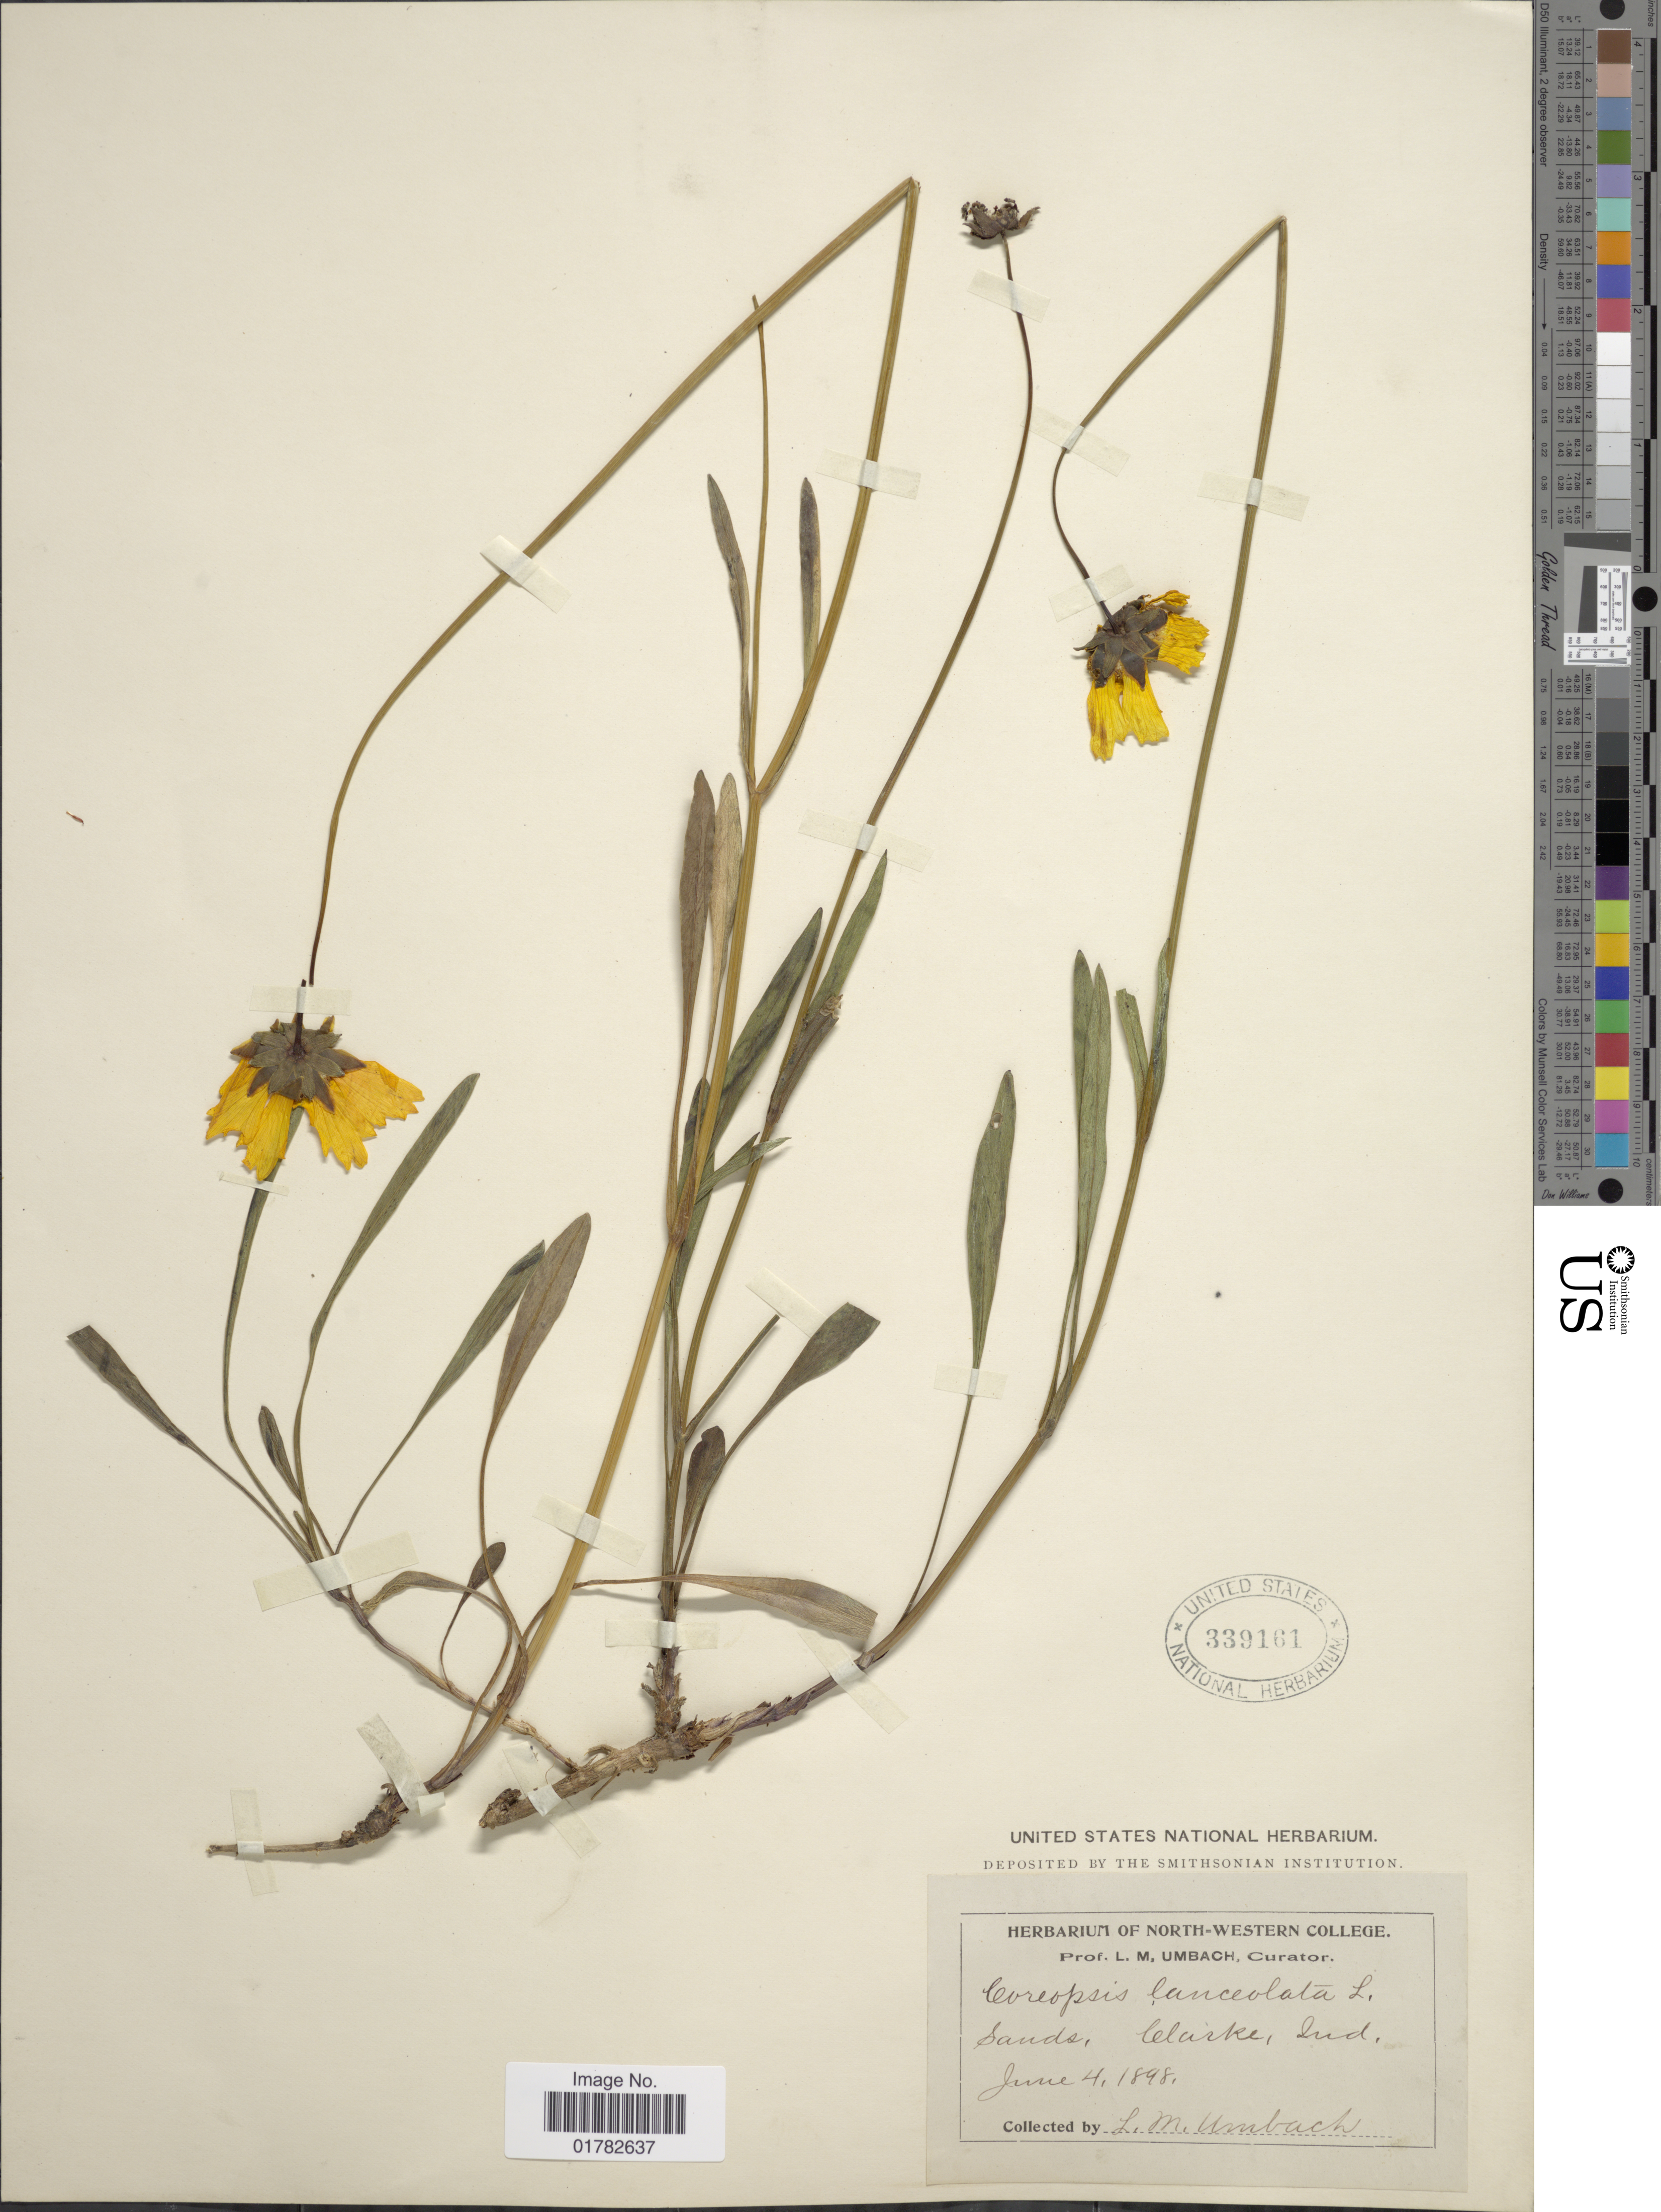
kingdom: Plantae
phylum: Tracheophyta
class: Magnoliopsida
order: Asterales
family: Asteraceae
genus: Coreopsis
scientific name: Coreopsis lanceolata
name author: L.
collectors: L. M. Umbach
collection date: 1898-06-04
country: United States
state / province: Indiana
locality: Sands, Clarke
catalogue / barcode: US 339161